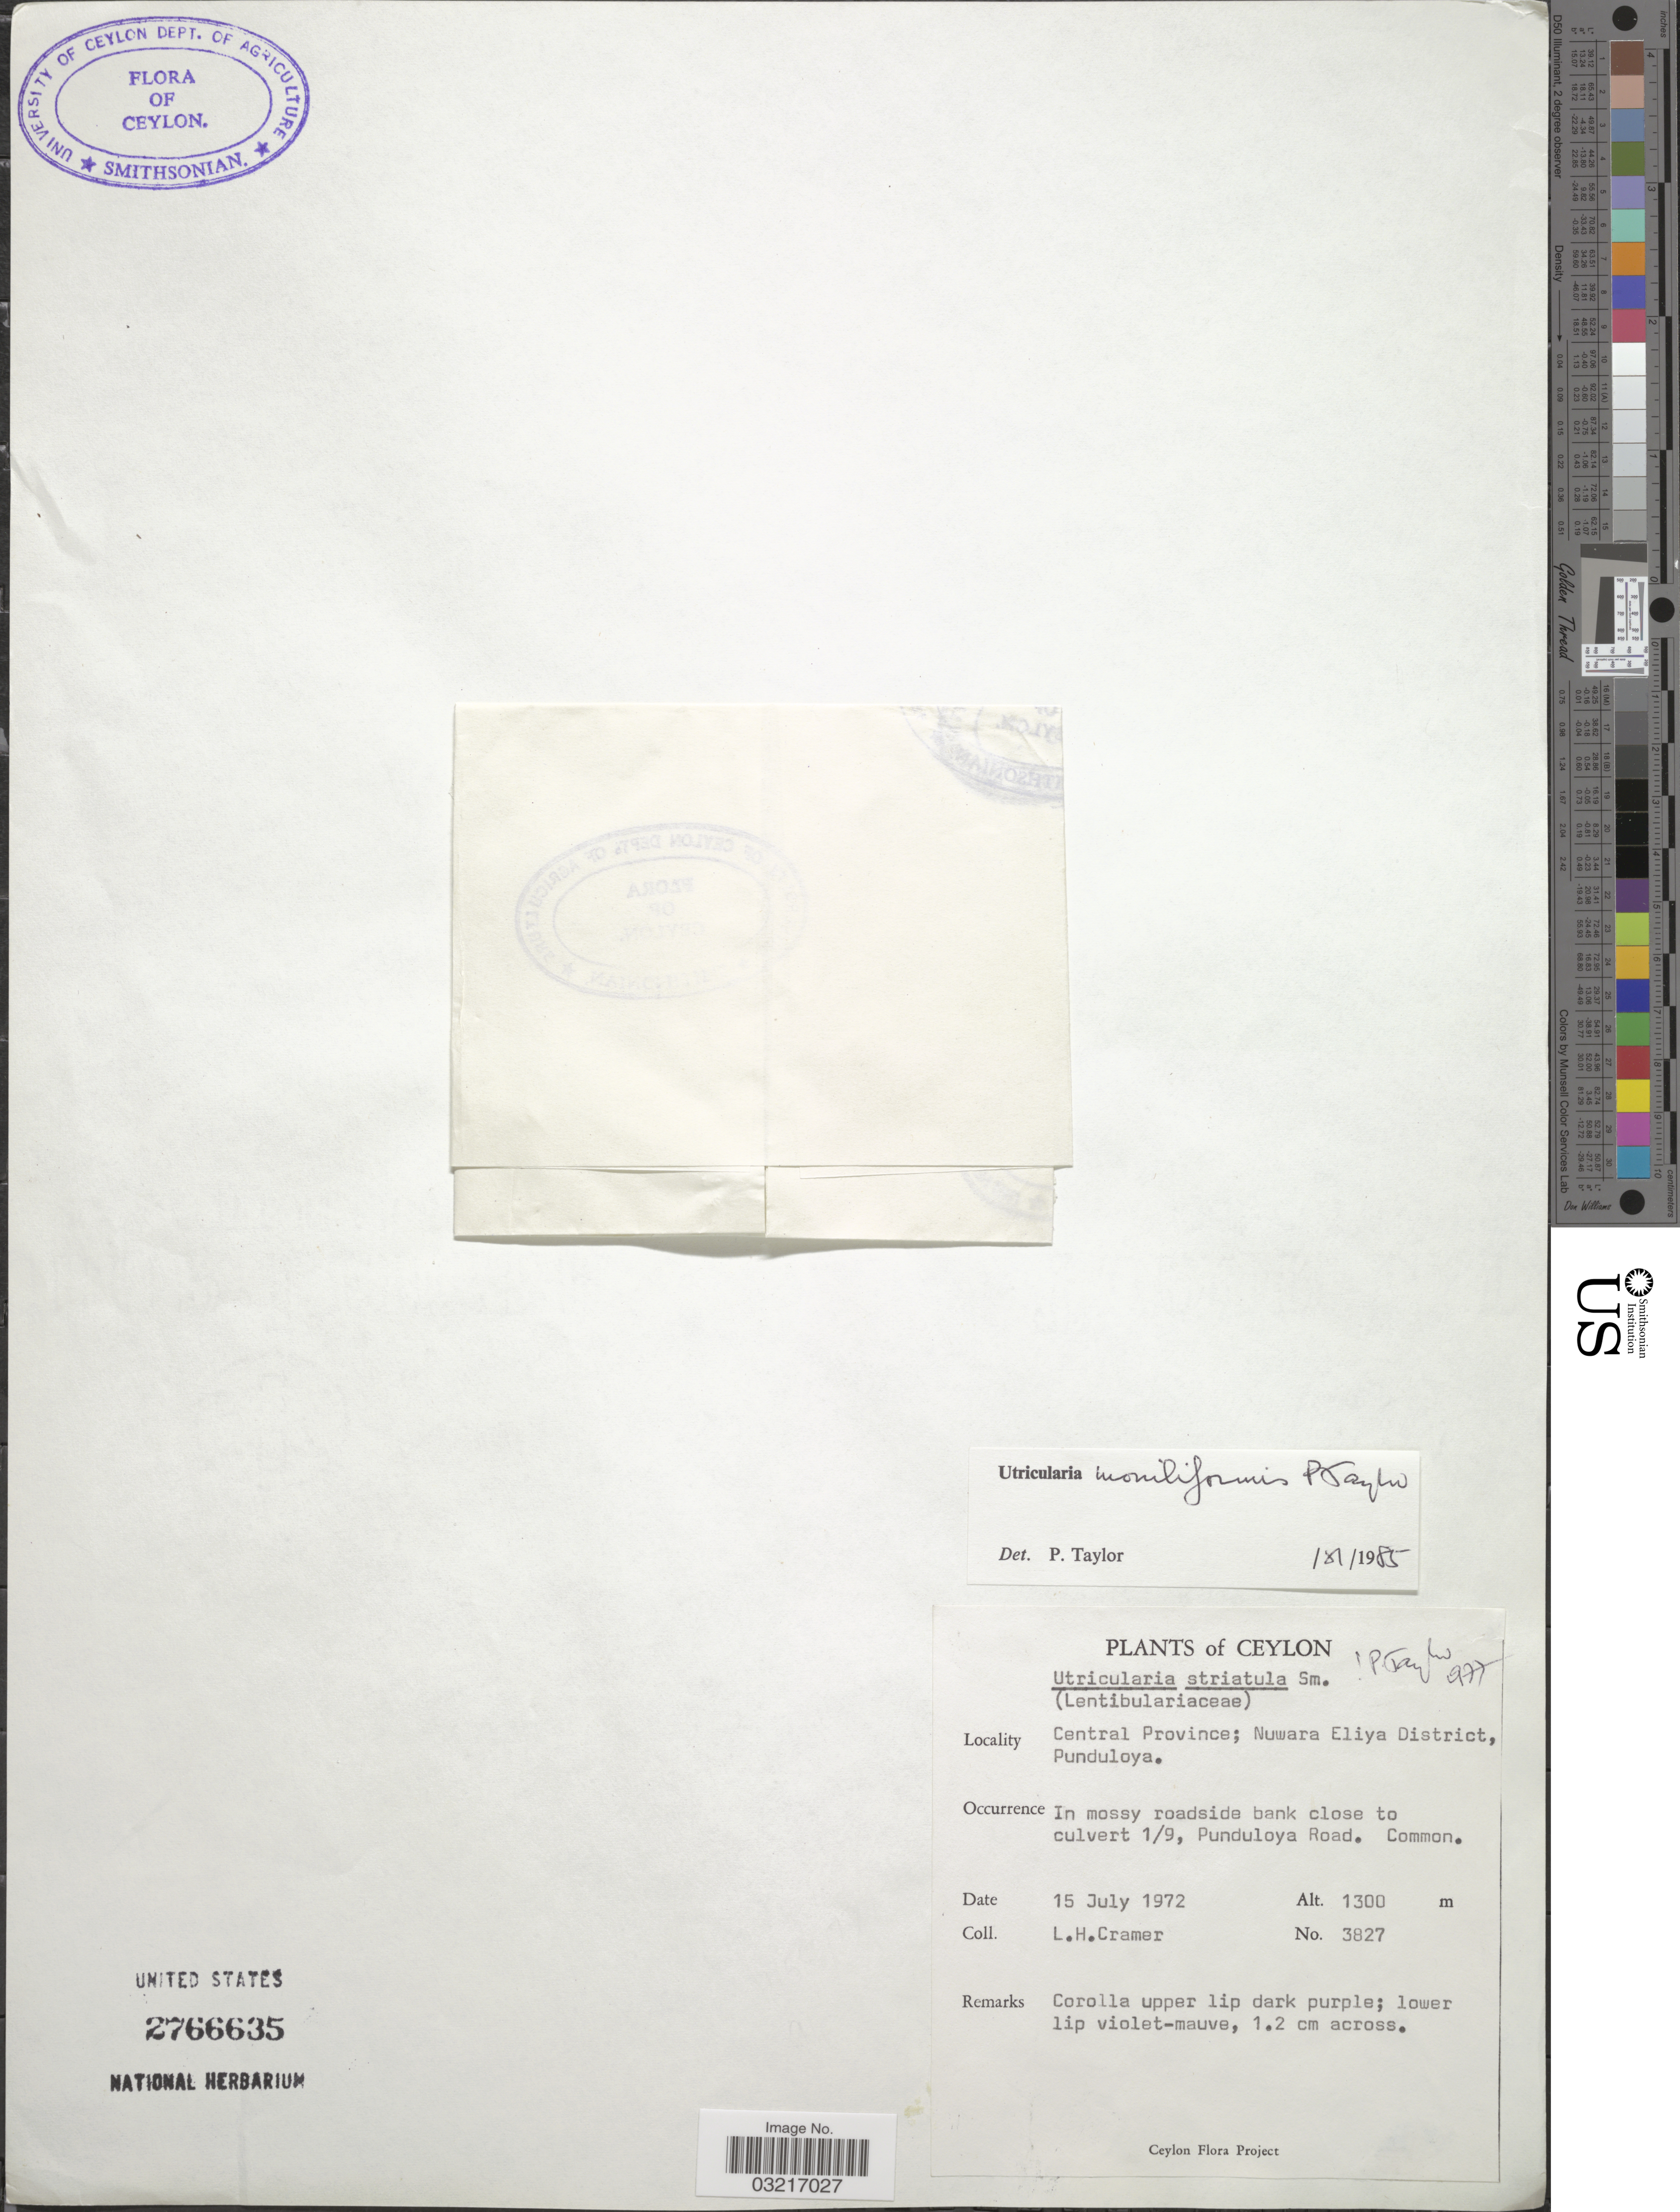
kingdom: Plantae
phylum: Tracheophyta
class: Magnoliopsida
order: Lamiales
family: Lentibulariaceae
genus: Utricularia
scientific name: Utricularia moniliformis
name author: P. Taylor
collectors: L. H. Cramer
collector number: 3827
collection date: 1972-07-15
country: Sri Lanka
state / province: Central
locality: Ceylon, Nuwara Eliya District, Punduloya, In mossy roadside bank close to culvert 1/9, Punduloya Road.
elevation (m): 1300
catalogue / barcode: US 2766635